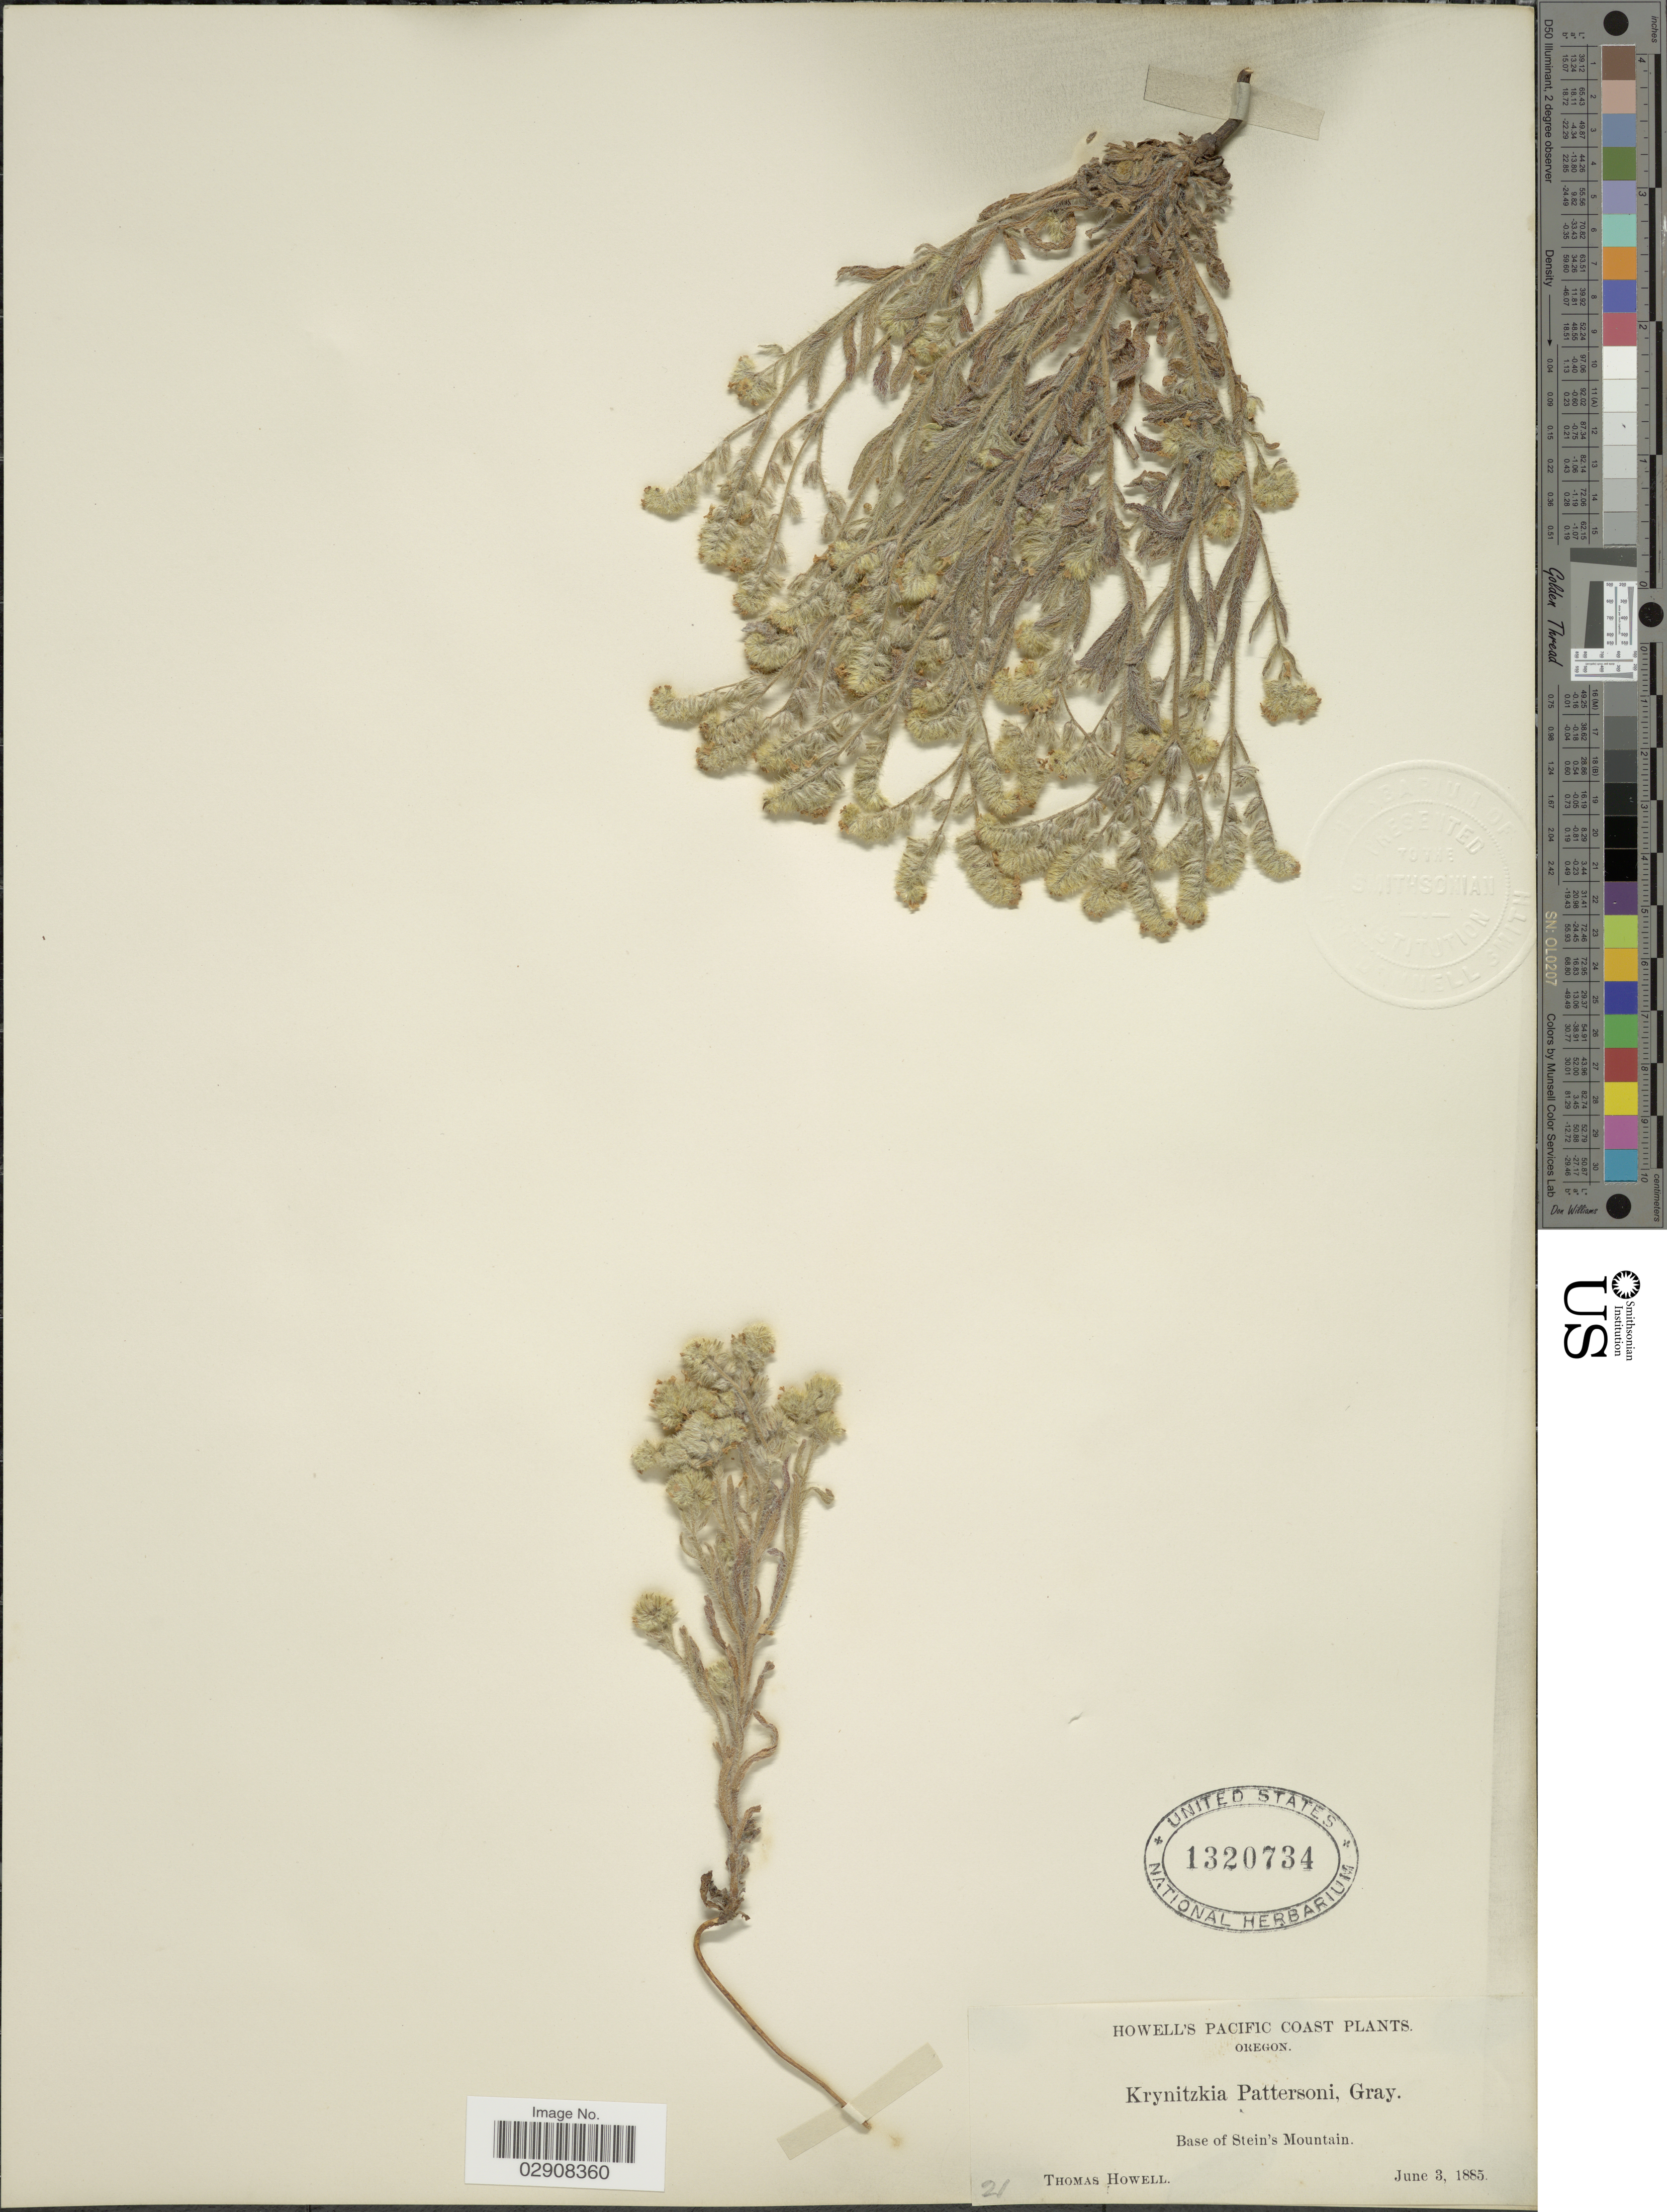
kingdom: Plantae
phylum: Tracheophyta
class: Magnoliopsida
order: Boraginales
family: Boraginaceae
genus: Cryptantha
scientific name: Cryptantha pattersonii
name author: (A. Gray) S.W. Greene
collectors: T. Howell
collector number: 21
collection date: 1885-06-03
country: United States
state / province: Oregon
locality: Pacific Coast. Base of Stein's Mountain.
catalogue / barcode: US 1320734